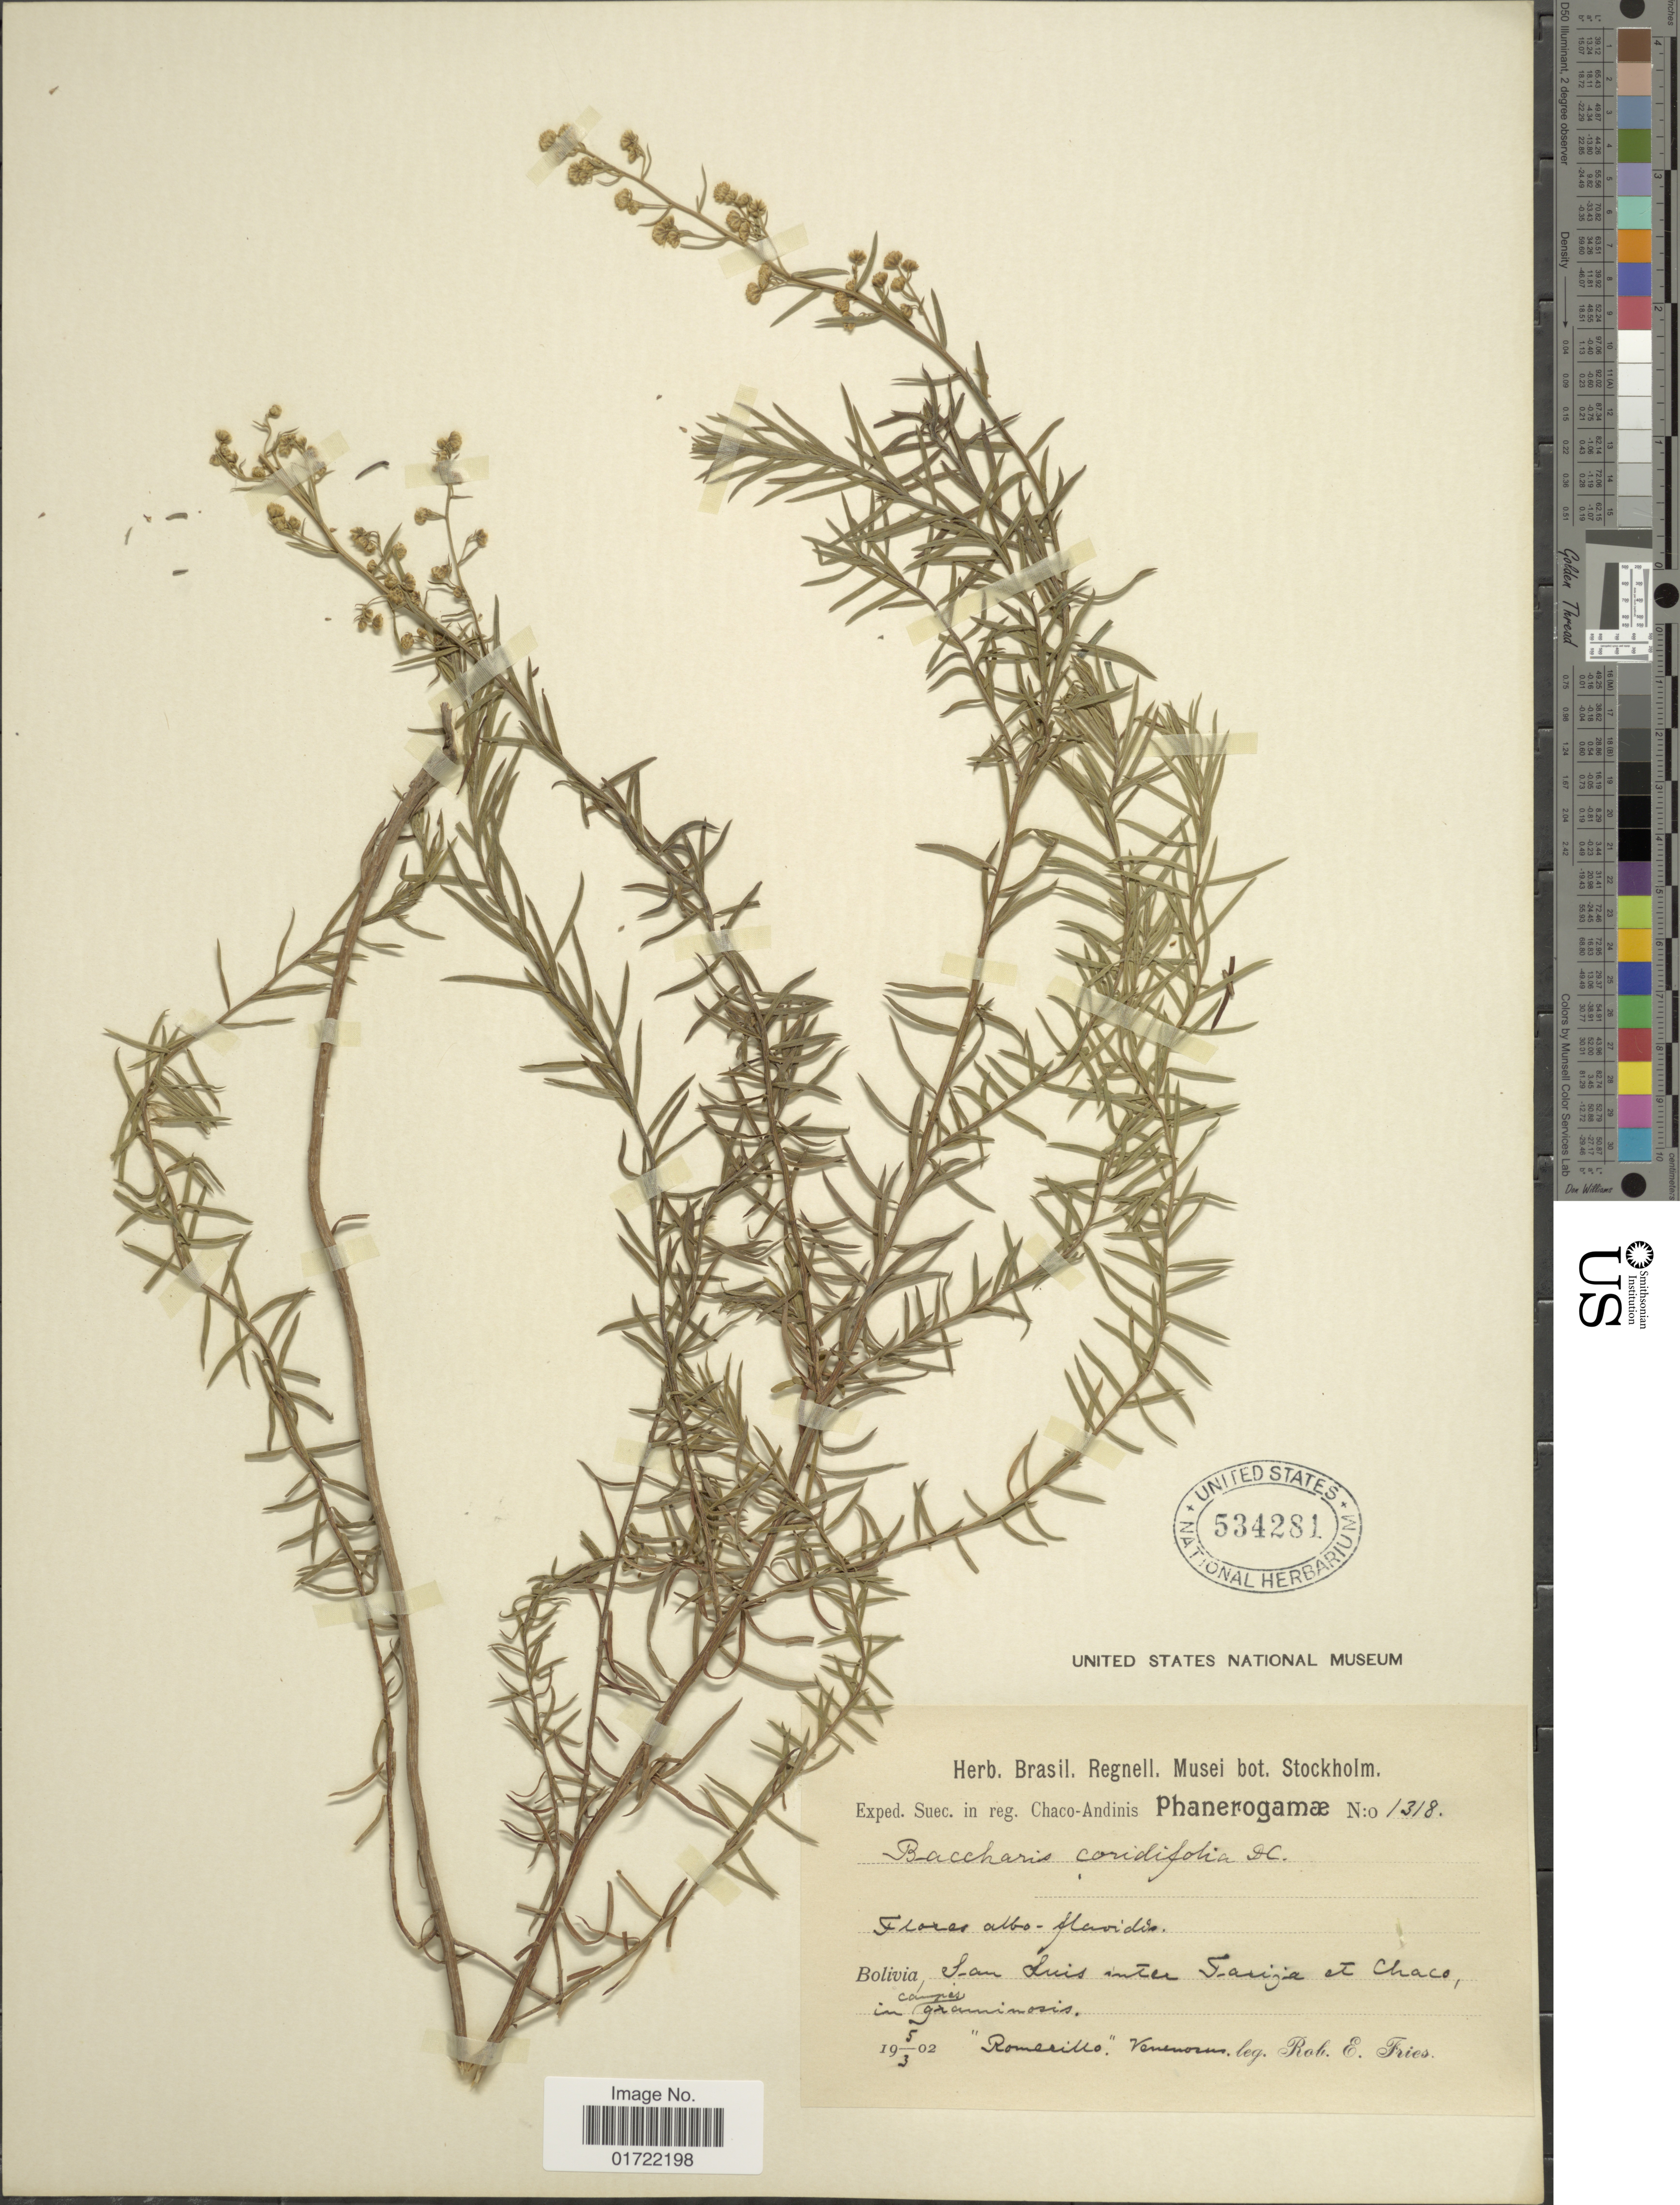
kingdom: Plantae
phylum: Tracheophyta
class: Magnoliopsida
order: Asterales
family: Asteraceae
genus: Baccharis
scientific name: Baccharis coridifolia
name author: DC.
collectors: R. E. Fries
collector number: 1318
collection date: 1902-03-05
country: Bolivia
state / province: Tarija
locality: San Luis inter Tarija et Chaco.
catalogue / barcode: US 534281